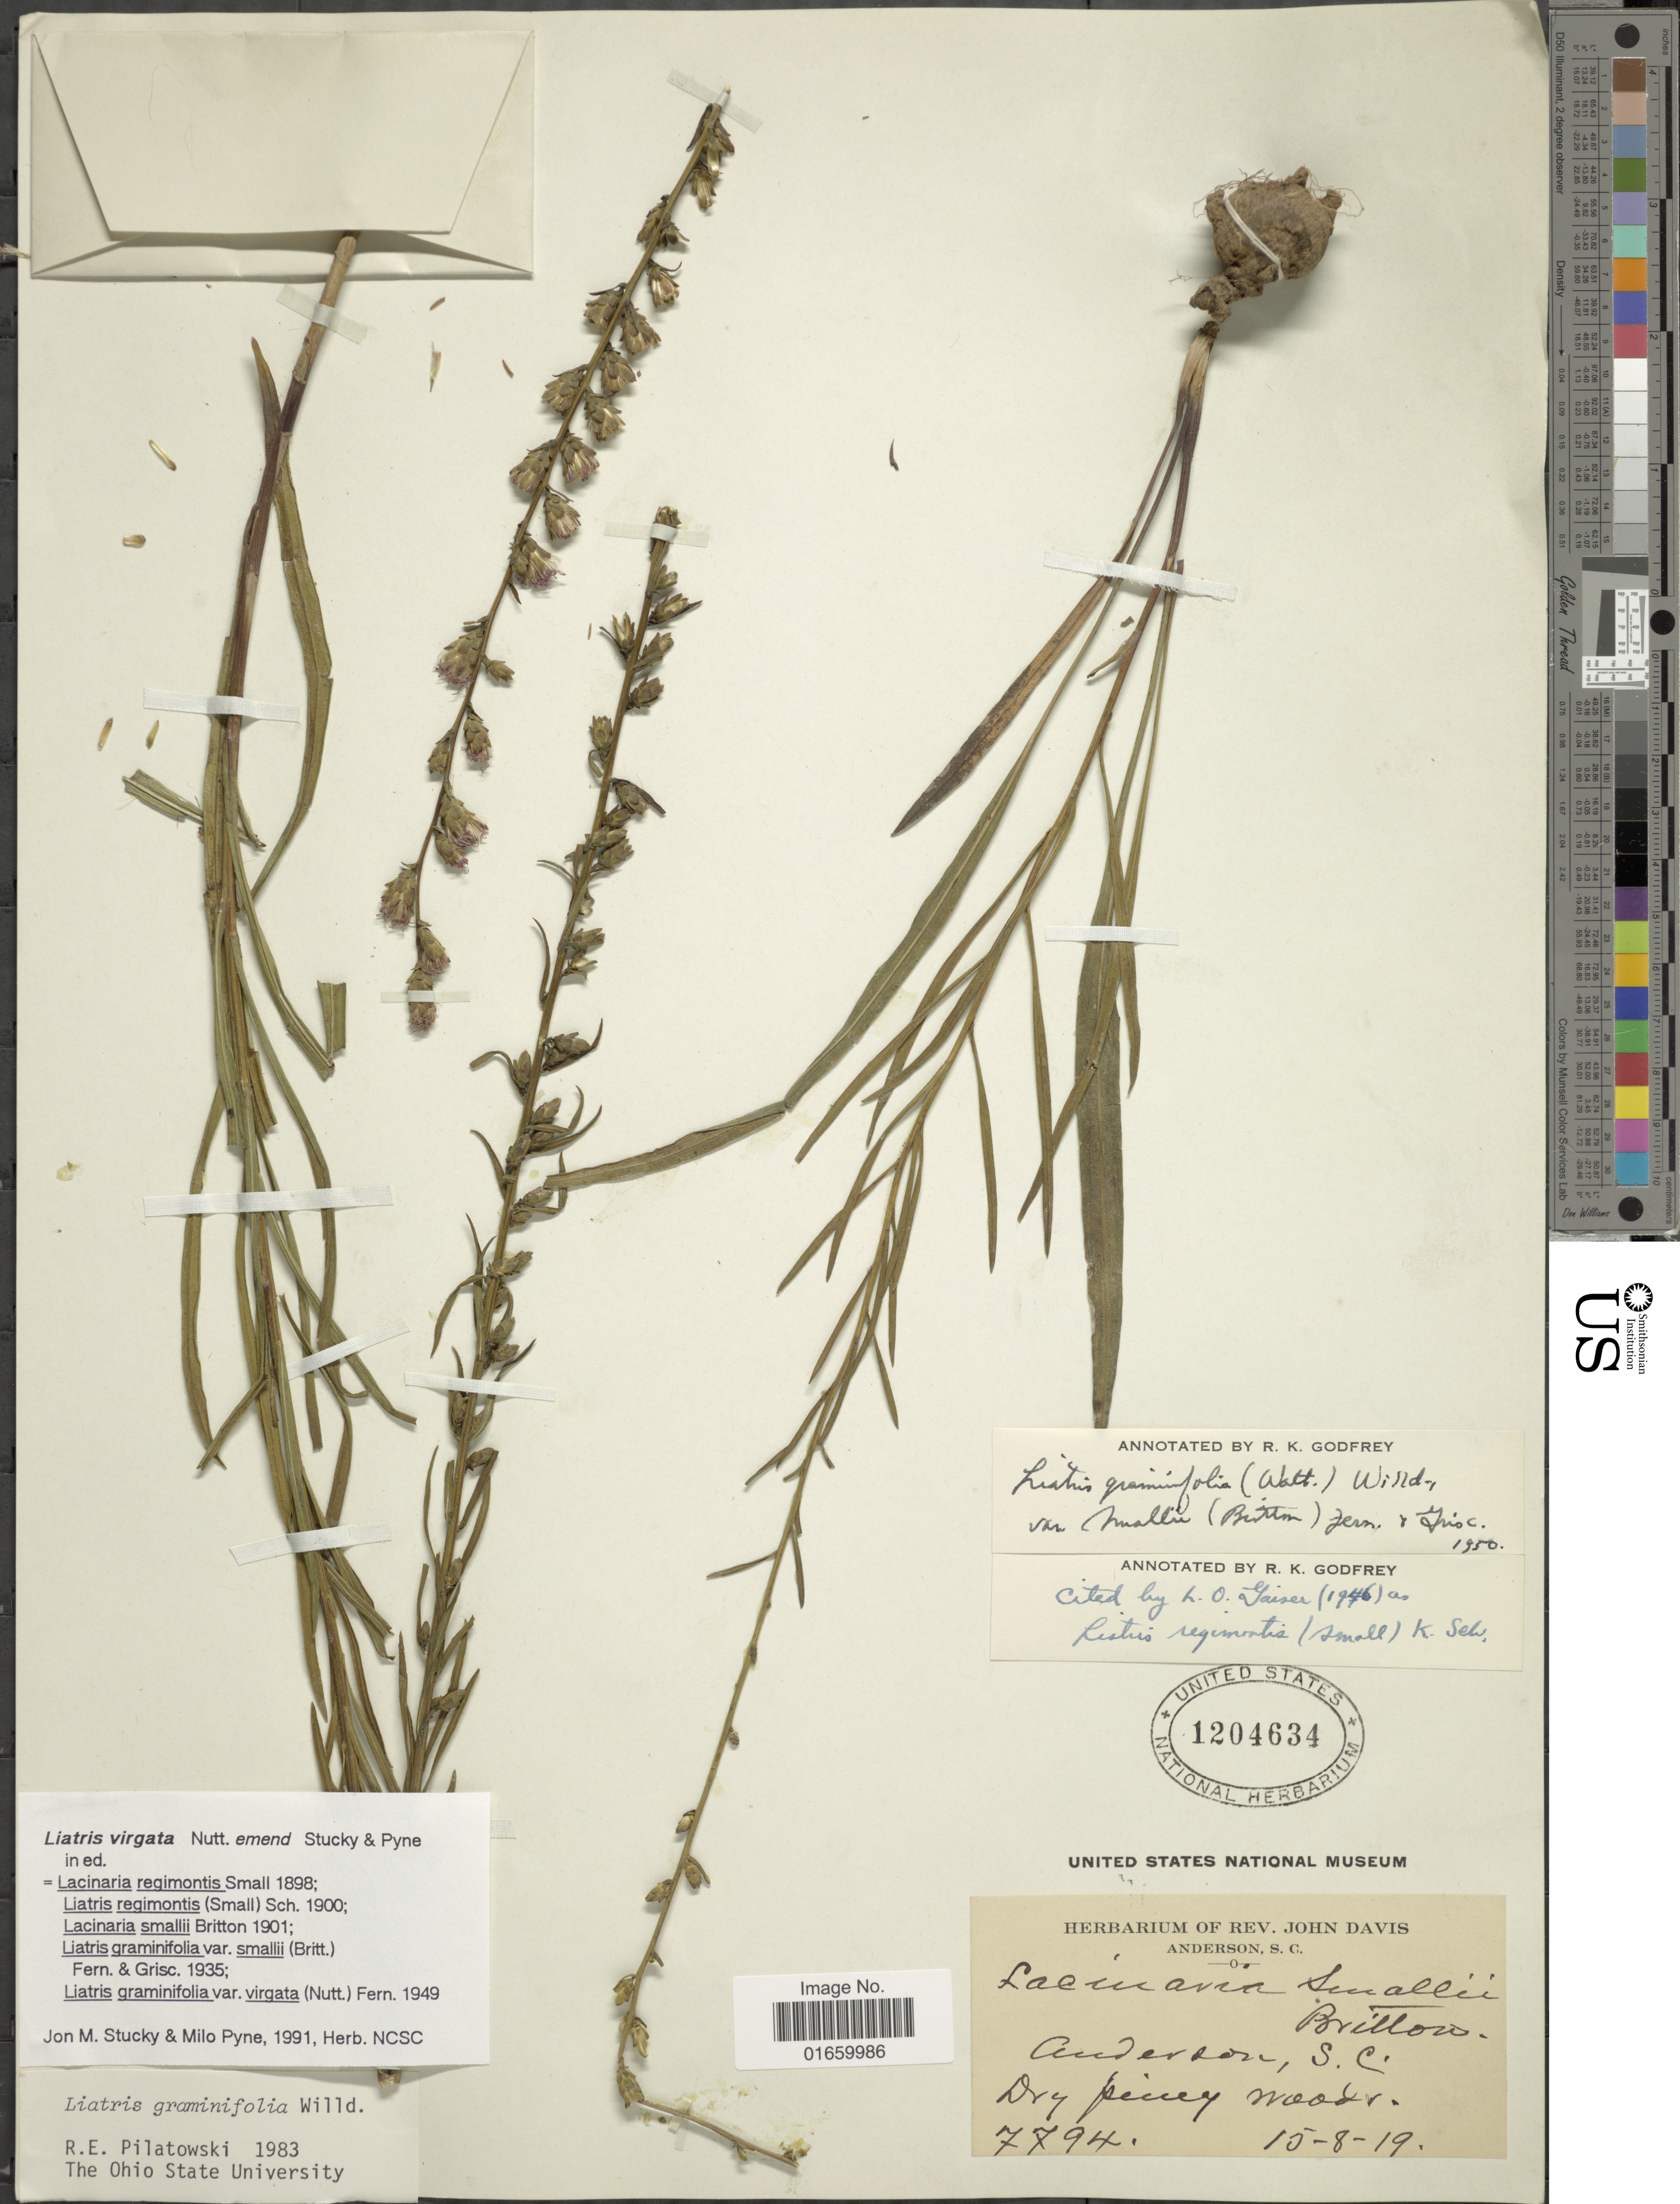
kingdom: Plantae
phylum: Tracheophyta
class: Magnoliopsida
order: Asterales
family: Asteraceae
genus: Liatris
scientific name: Liatris virgata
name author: Nutt.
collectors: ex herb. Rev. John Davis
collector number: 7794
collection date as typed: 19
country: United States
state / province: South Carolina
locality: Anderson, S.C. Dry piney woods.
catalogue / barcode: US 1204634